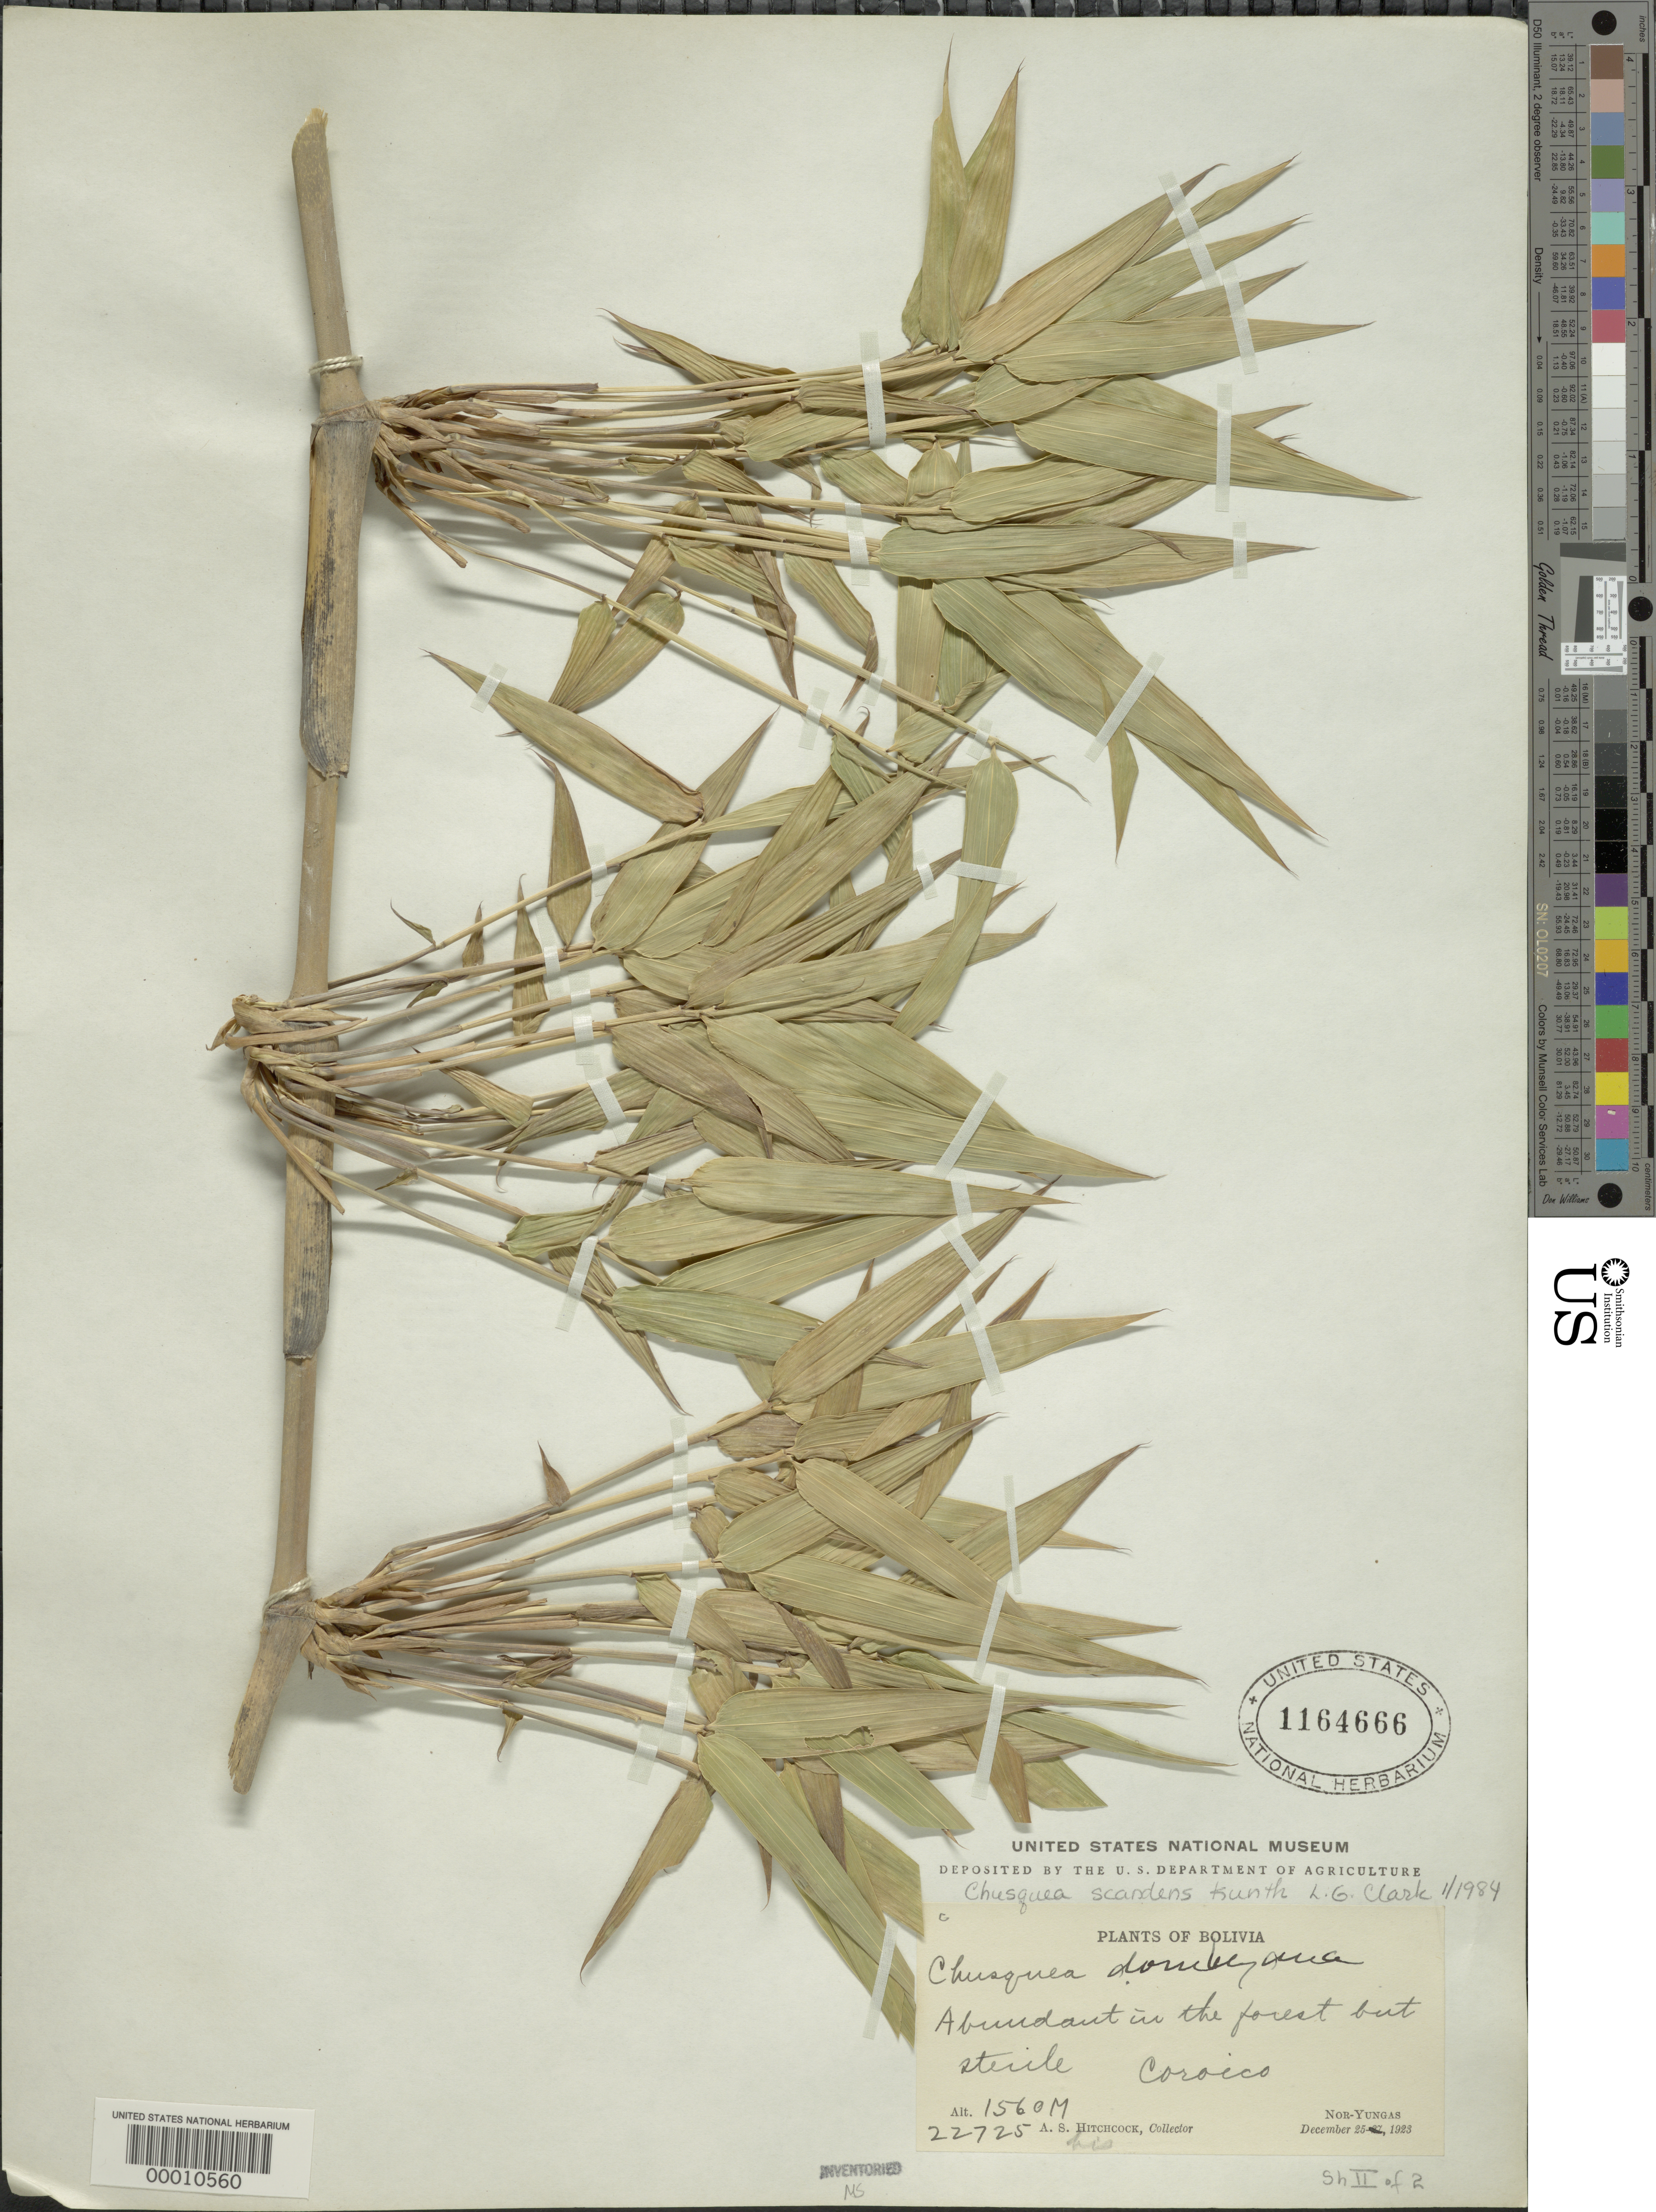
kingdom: Plantae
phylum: Tracheophyta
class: Liliopsida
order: Poales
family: Poaceae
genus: Chusquea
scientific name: Chusquea scandens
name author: Kunth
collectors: A. S. Hitchcock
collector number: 22725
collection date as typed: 25 Dec 1923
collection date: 1923-12-25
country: Bolivia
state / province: La Paz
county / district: Nor Yungas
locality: Coroico, nor-Yungas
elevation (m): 1560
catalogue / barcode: US 1164666